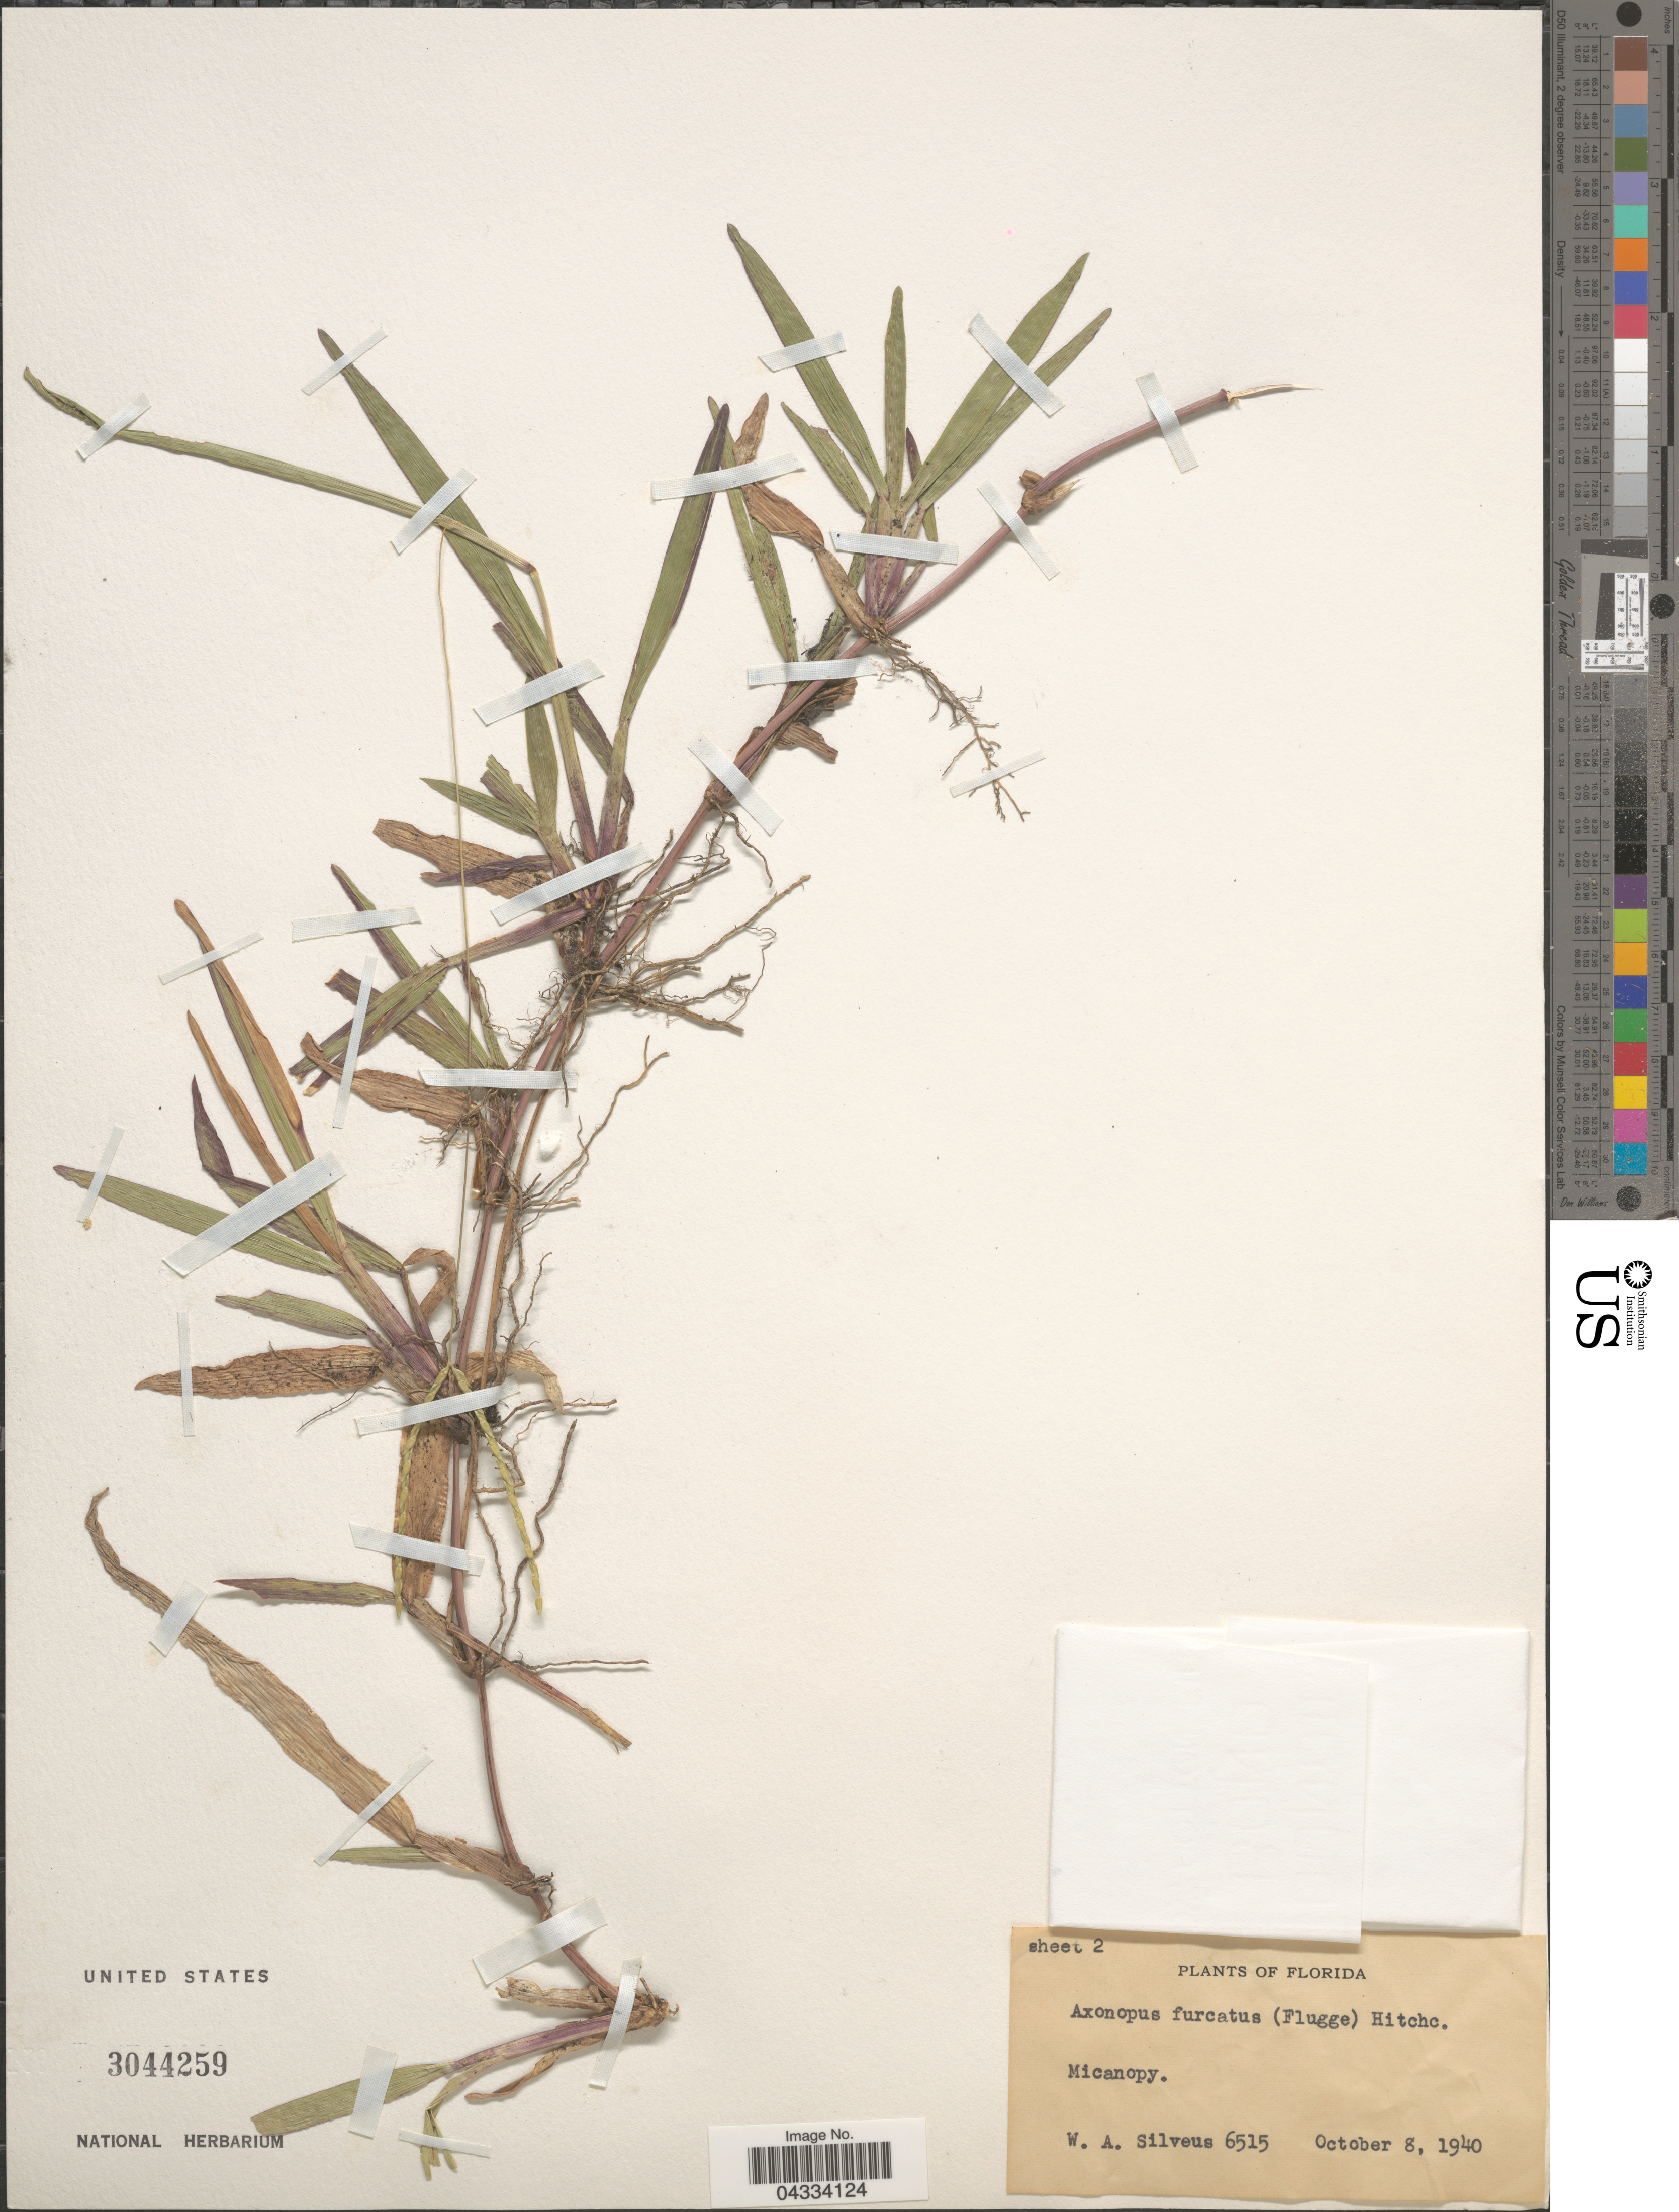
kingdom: Plantae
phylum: Tracheophyta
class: Liliopsida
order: Poales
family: Poaceae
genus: Axonopus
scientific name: Axonopus furcatus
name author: (Flüggé) Hitchc.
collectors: W. Silveus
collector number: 6515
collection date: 1940-10-08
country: United States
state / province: Florida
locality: Micanopy.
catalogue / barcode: US 3044259